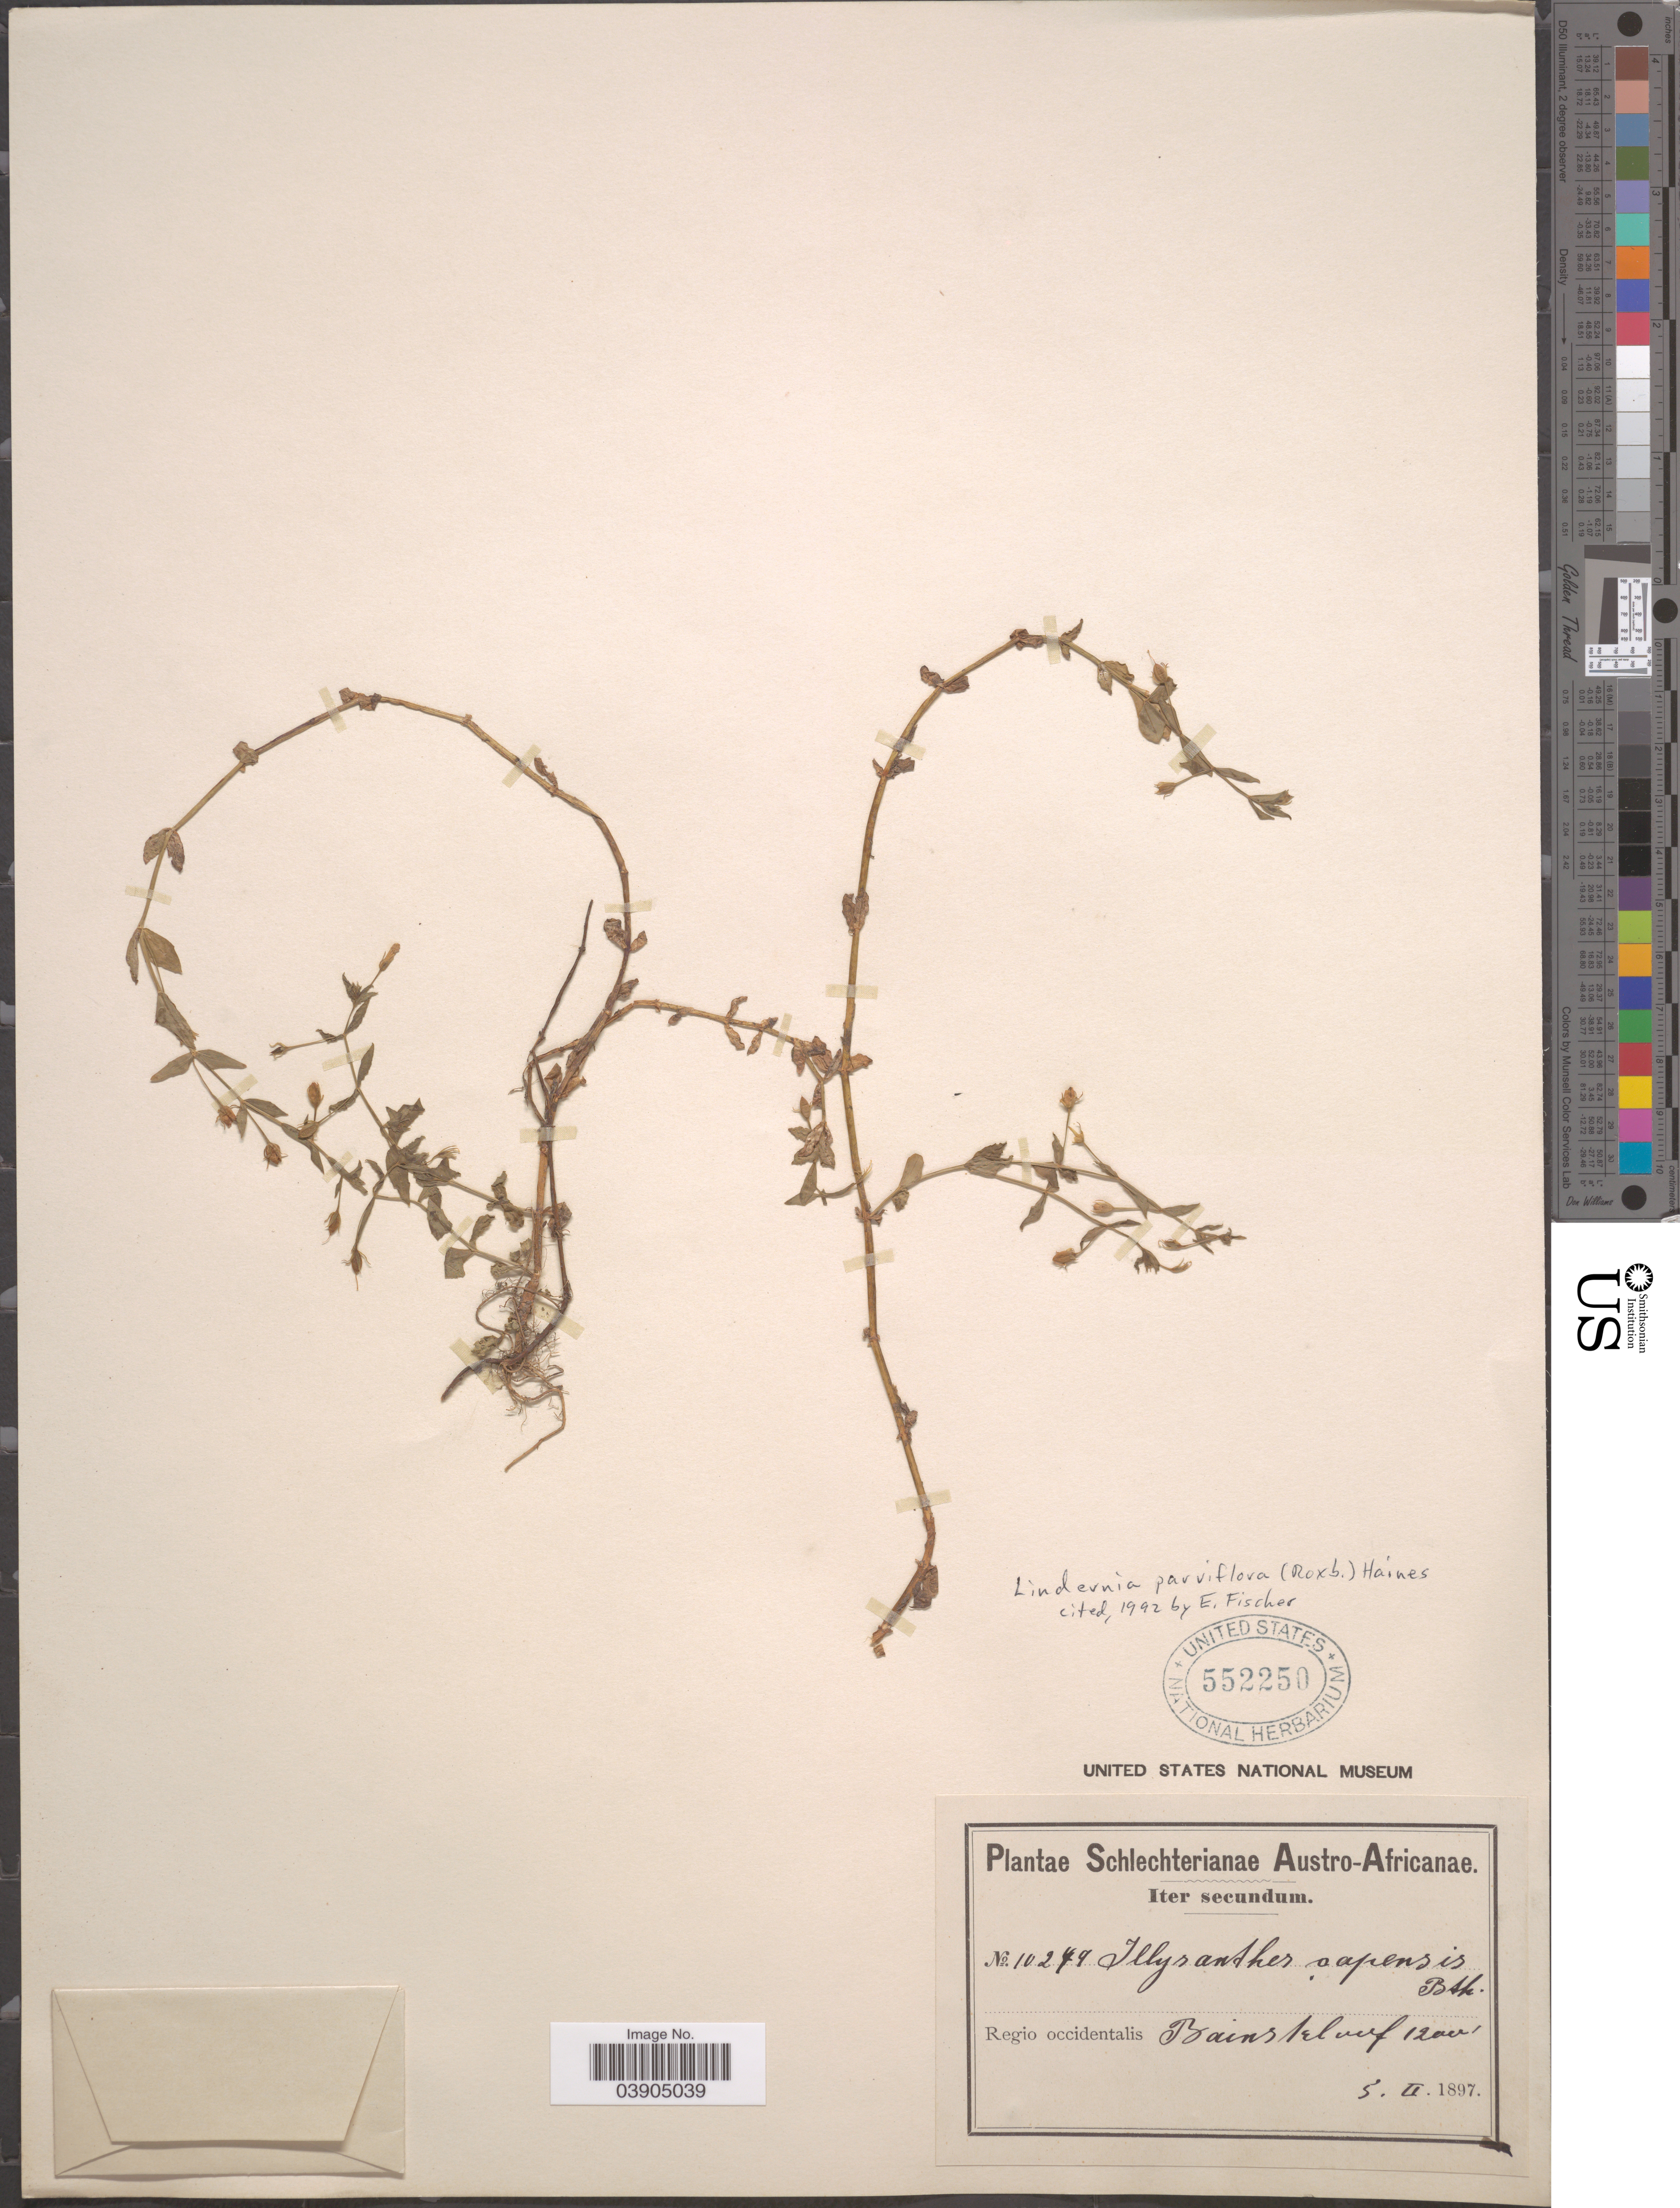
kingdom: Plantae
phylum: Tracheophyta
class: Magnoliopsida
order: Lamiales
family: Linderniaceae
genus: Lindernia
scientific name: Lindernia parviflora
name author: Haines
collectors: Schlechter, --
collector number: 10249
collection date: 1897-02-05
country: South Africa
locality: Austro-Africanae. Regio occidentalis. Bainskloof.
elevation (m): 366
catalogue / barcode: US 552250